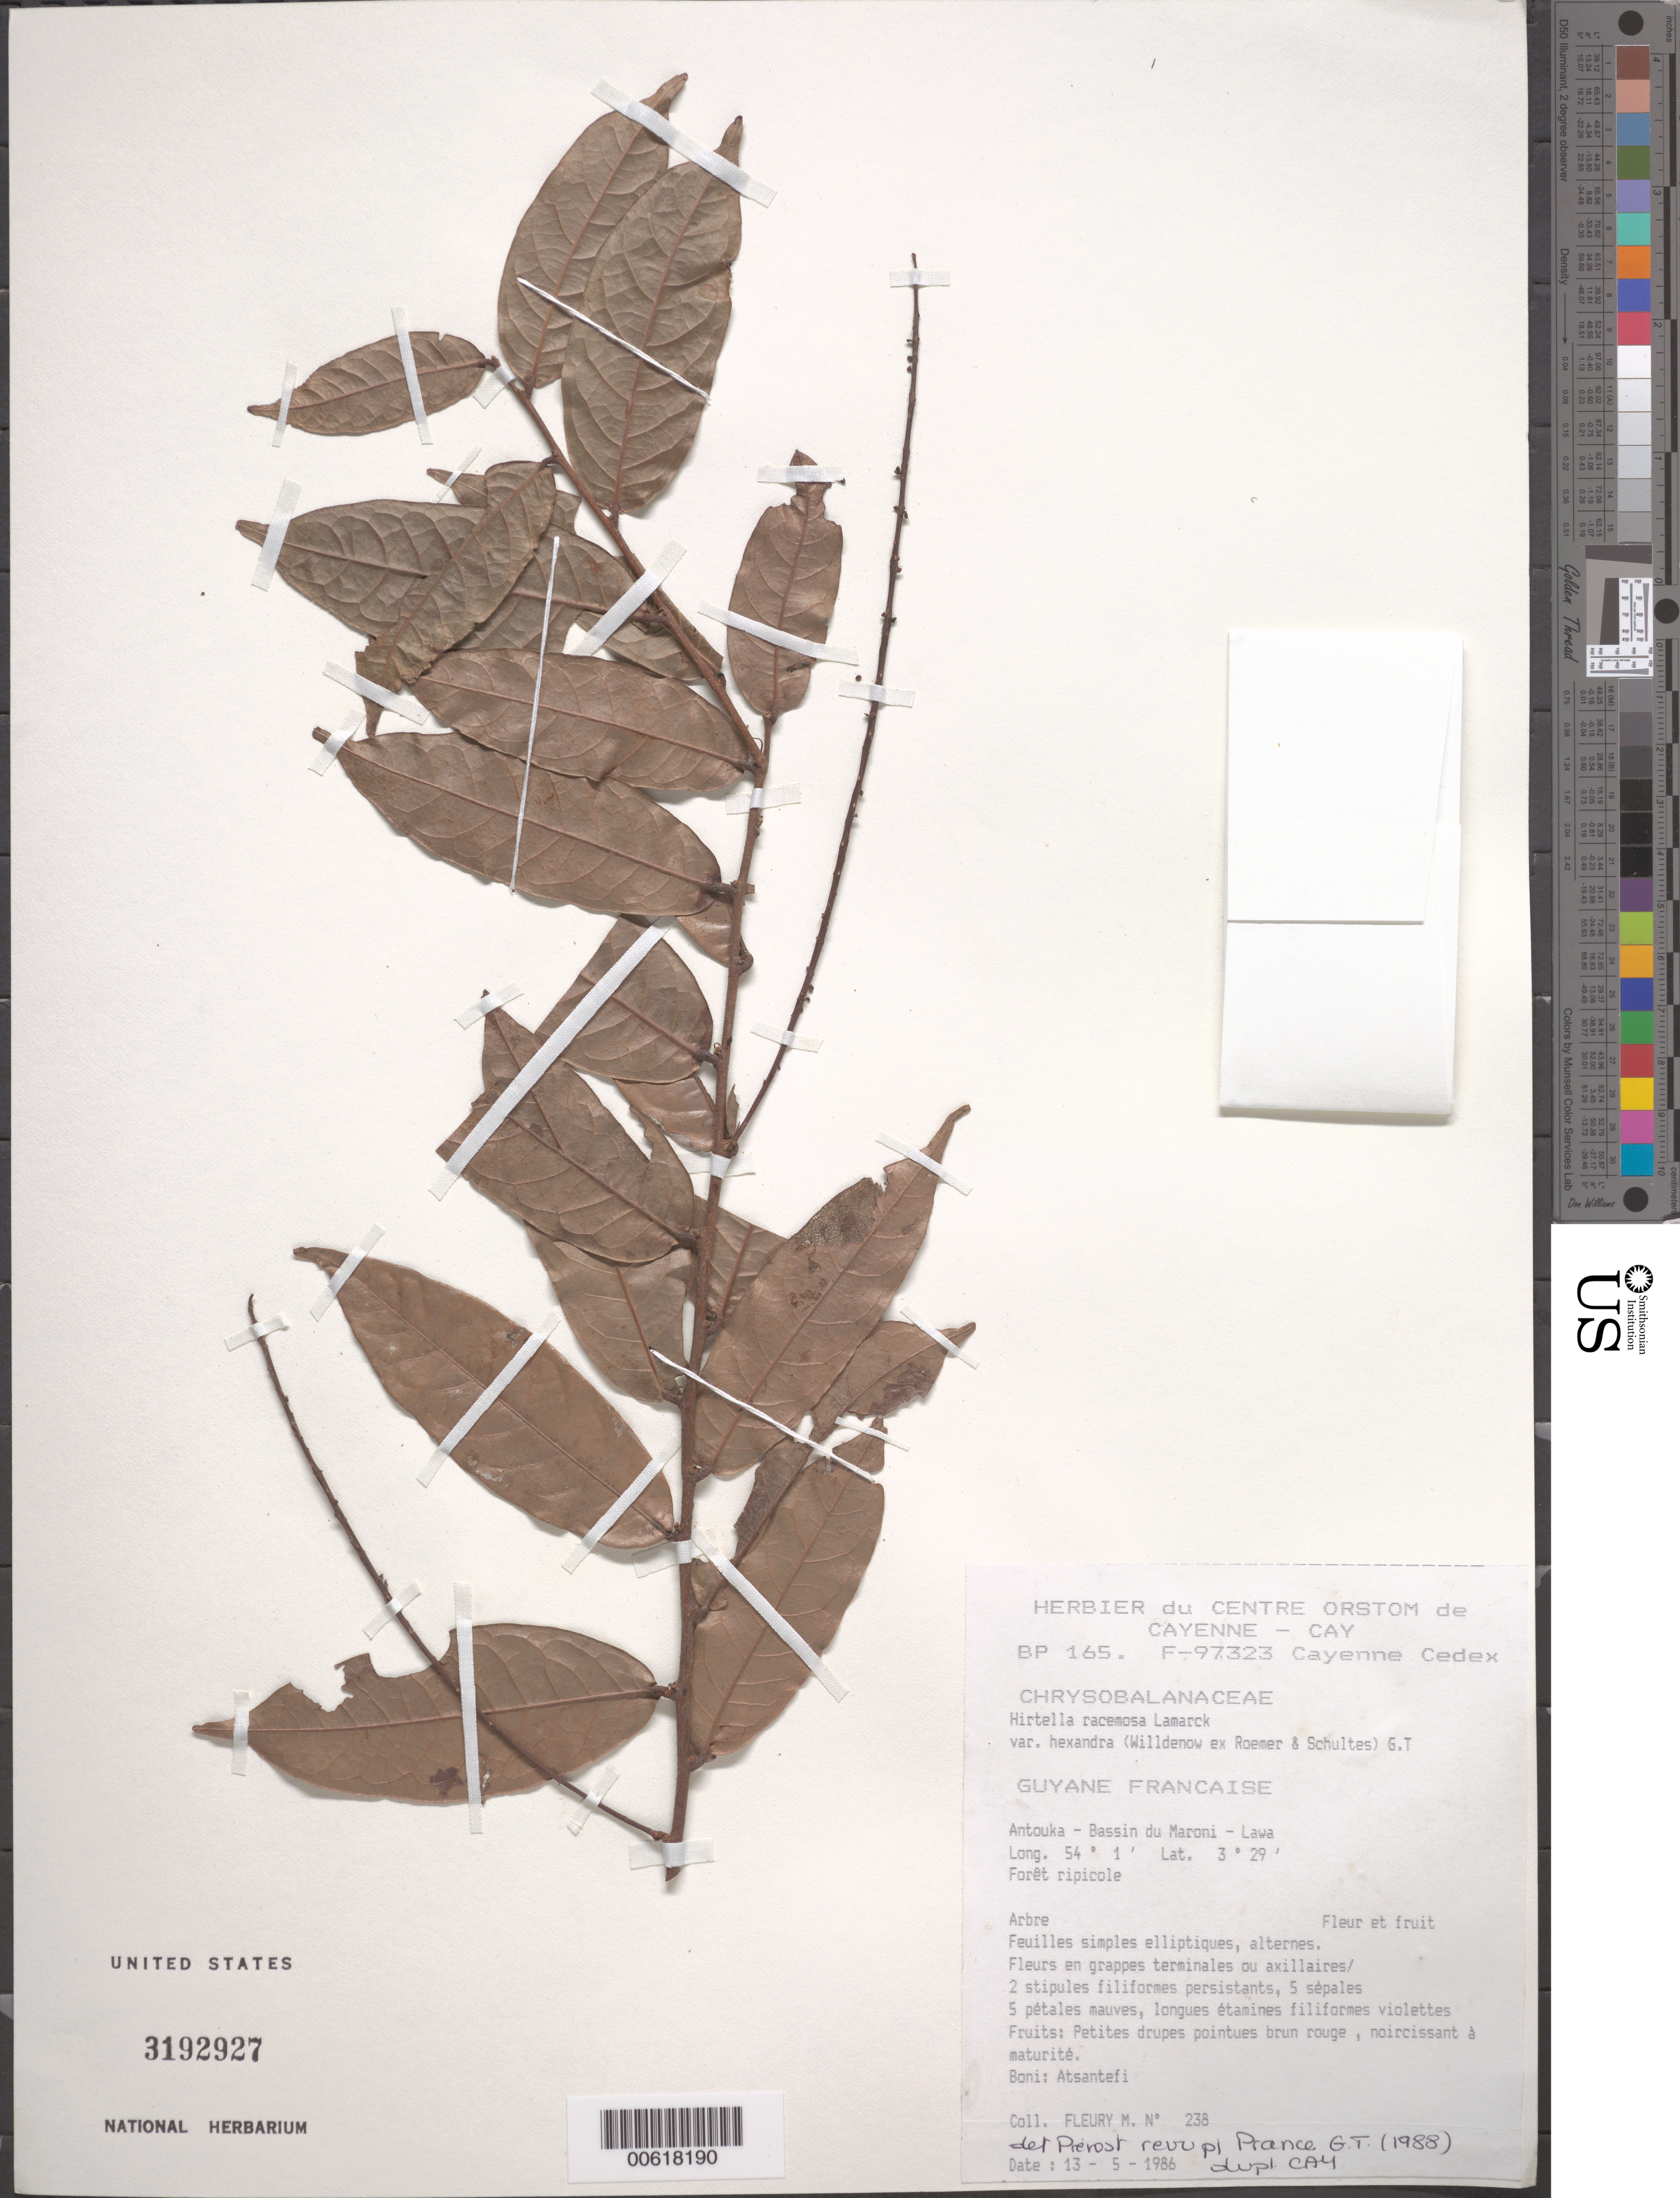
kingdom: Plantae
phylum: Tracheophyta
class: Magnoliopsida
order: Malpighiales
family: Chrysobalanaceae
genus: Hirtella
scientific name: Hirtella racemosa var. hexandra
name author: (Willd. ex Roem. & Schult.) Prance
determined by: Prance, G. T.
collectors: M. Fleury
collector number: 238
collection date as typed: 13-May-86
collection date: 1986-05-13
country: French Guiana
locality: Antouka, Bassin du Maroni - Lawa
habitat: Foret ripicole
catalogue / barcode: US 3192927